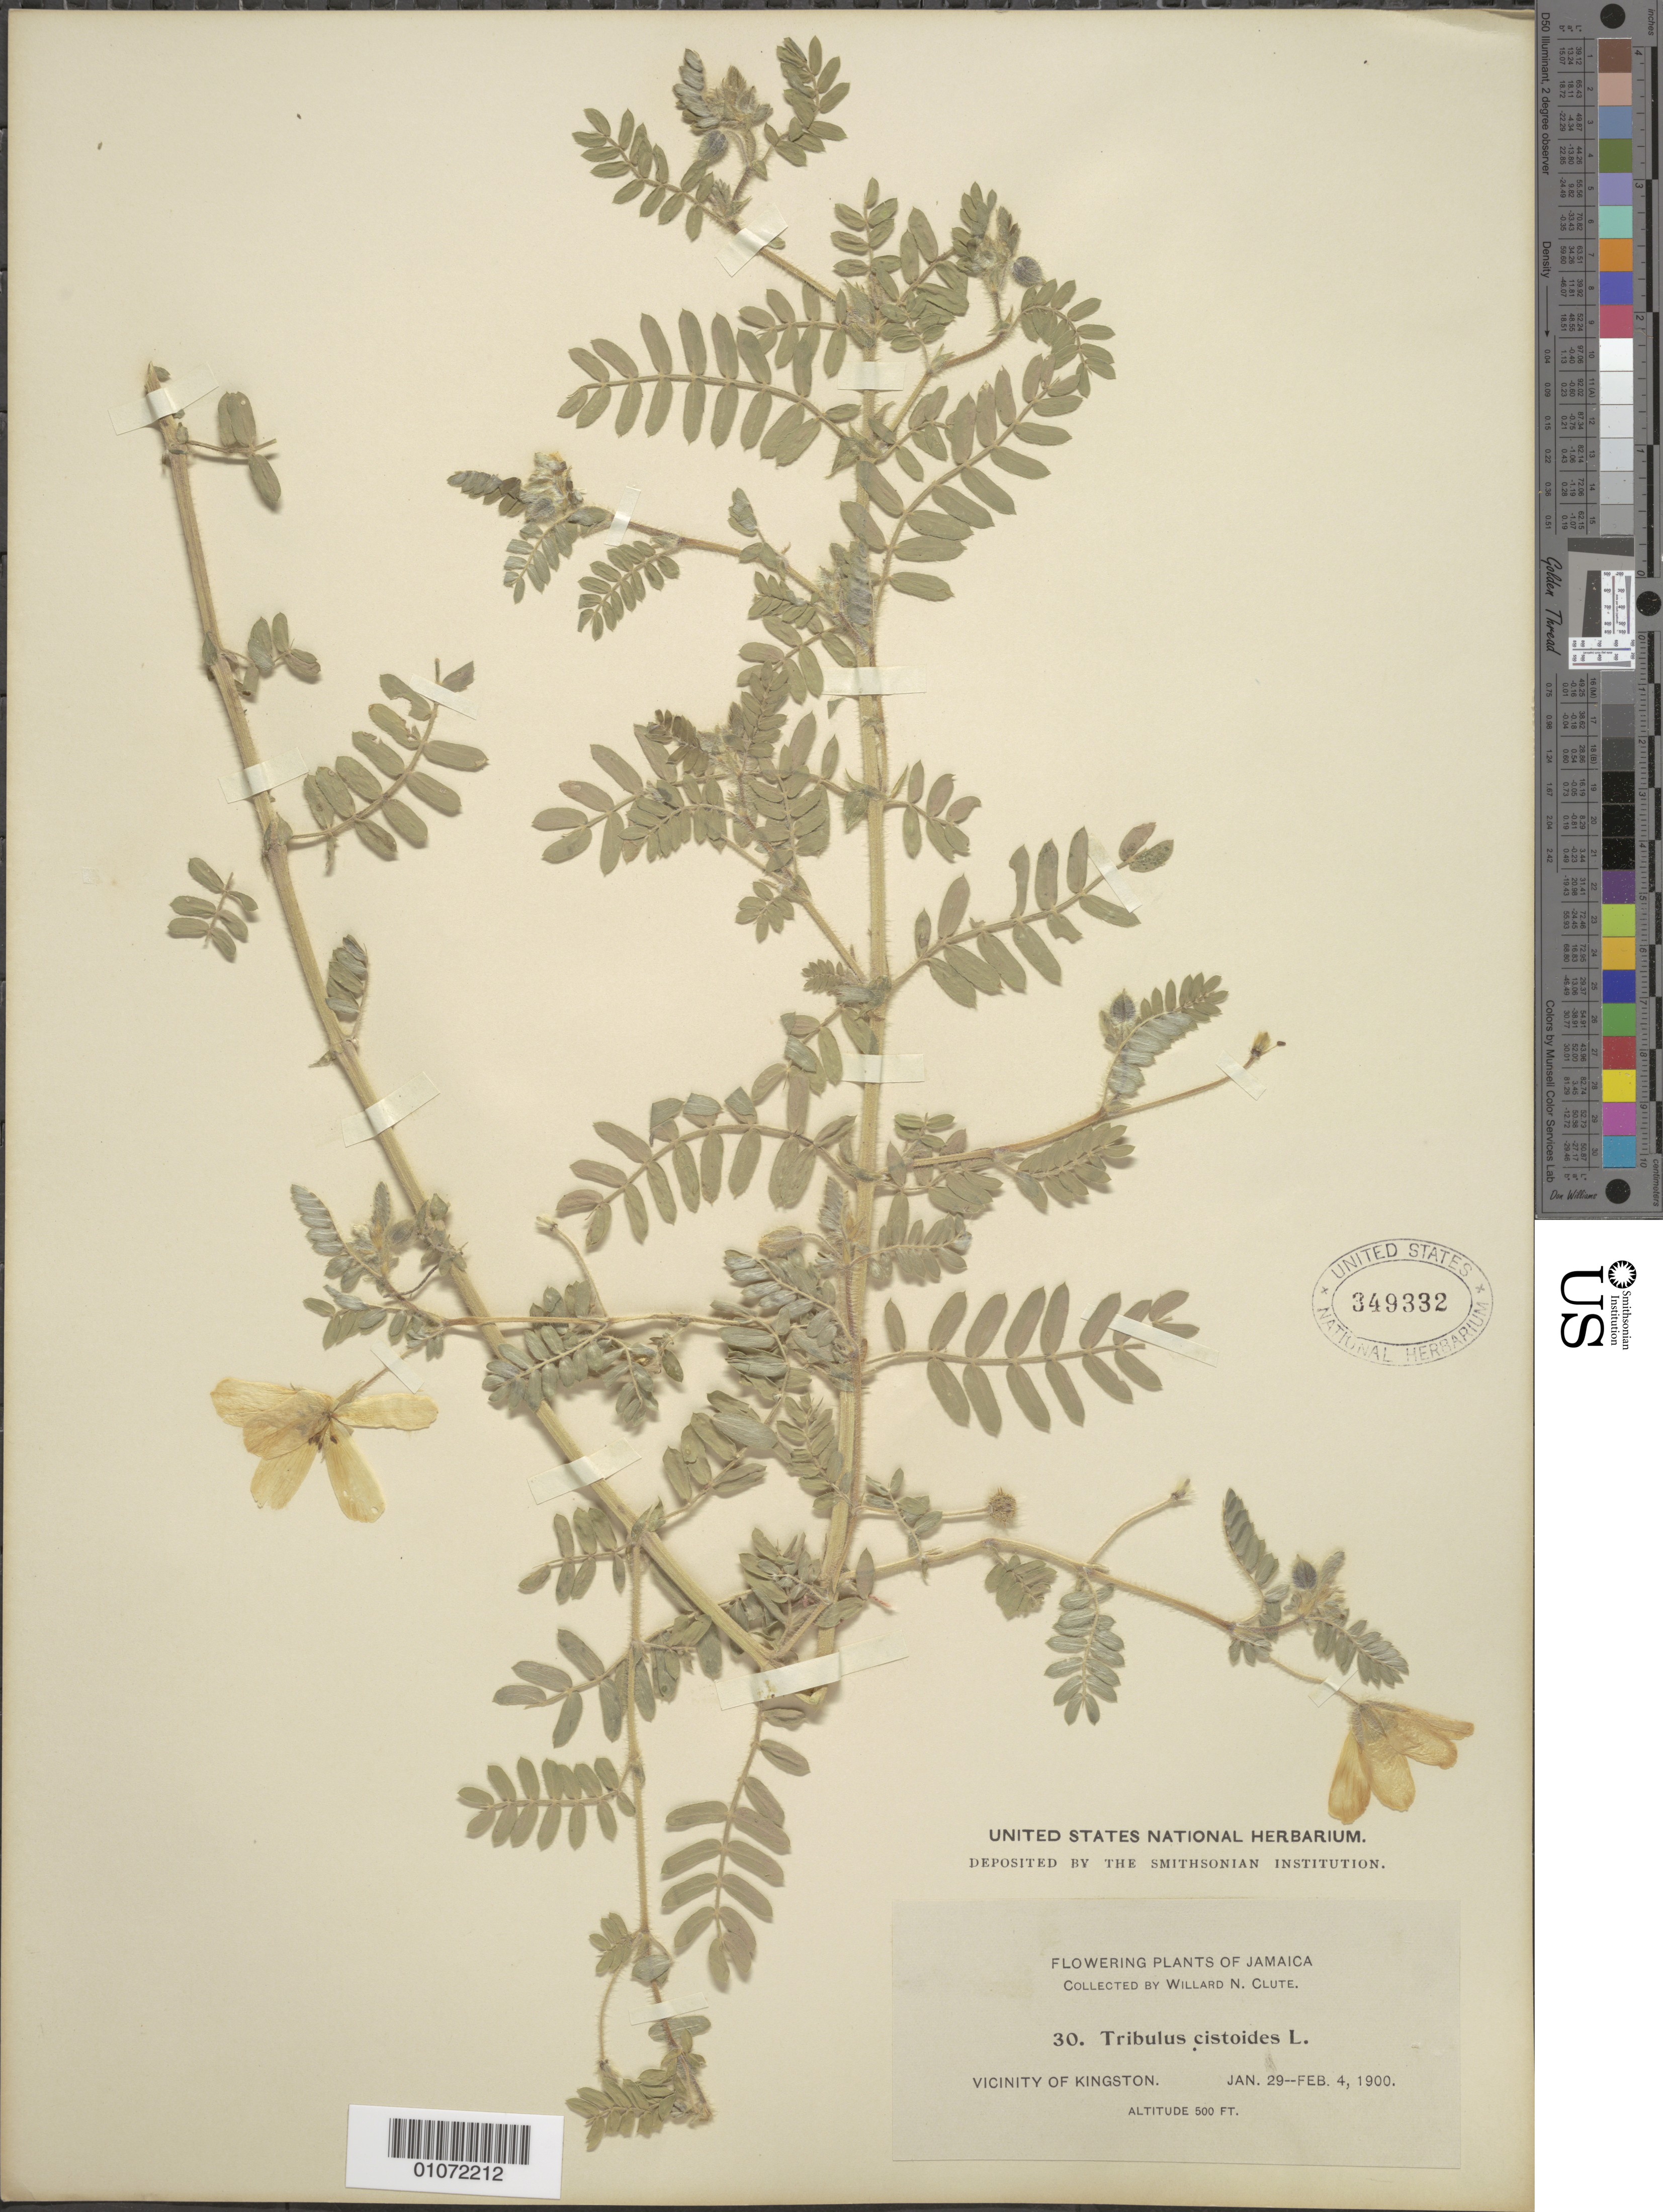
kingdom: Plantae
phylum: Tracheophyta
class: Magnoliopsida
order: Zygophyllales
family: Zygophyllaceae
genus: Tribulus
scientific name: Tribulus cistoides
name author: L.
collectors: W. N. Clute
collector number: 30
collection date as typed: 29 Jan 1900 to 04 Feb 1900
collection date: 1900-01-29/1900-02-04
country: Jamaica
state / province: Kingston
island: Jamaica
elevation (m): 152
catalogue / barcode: US 349332